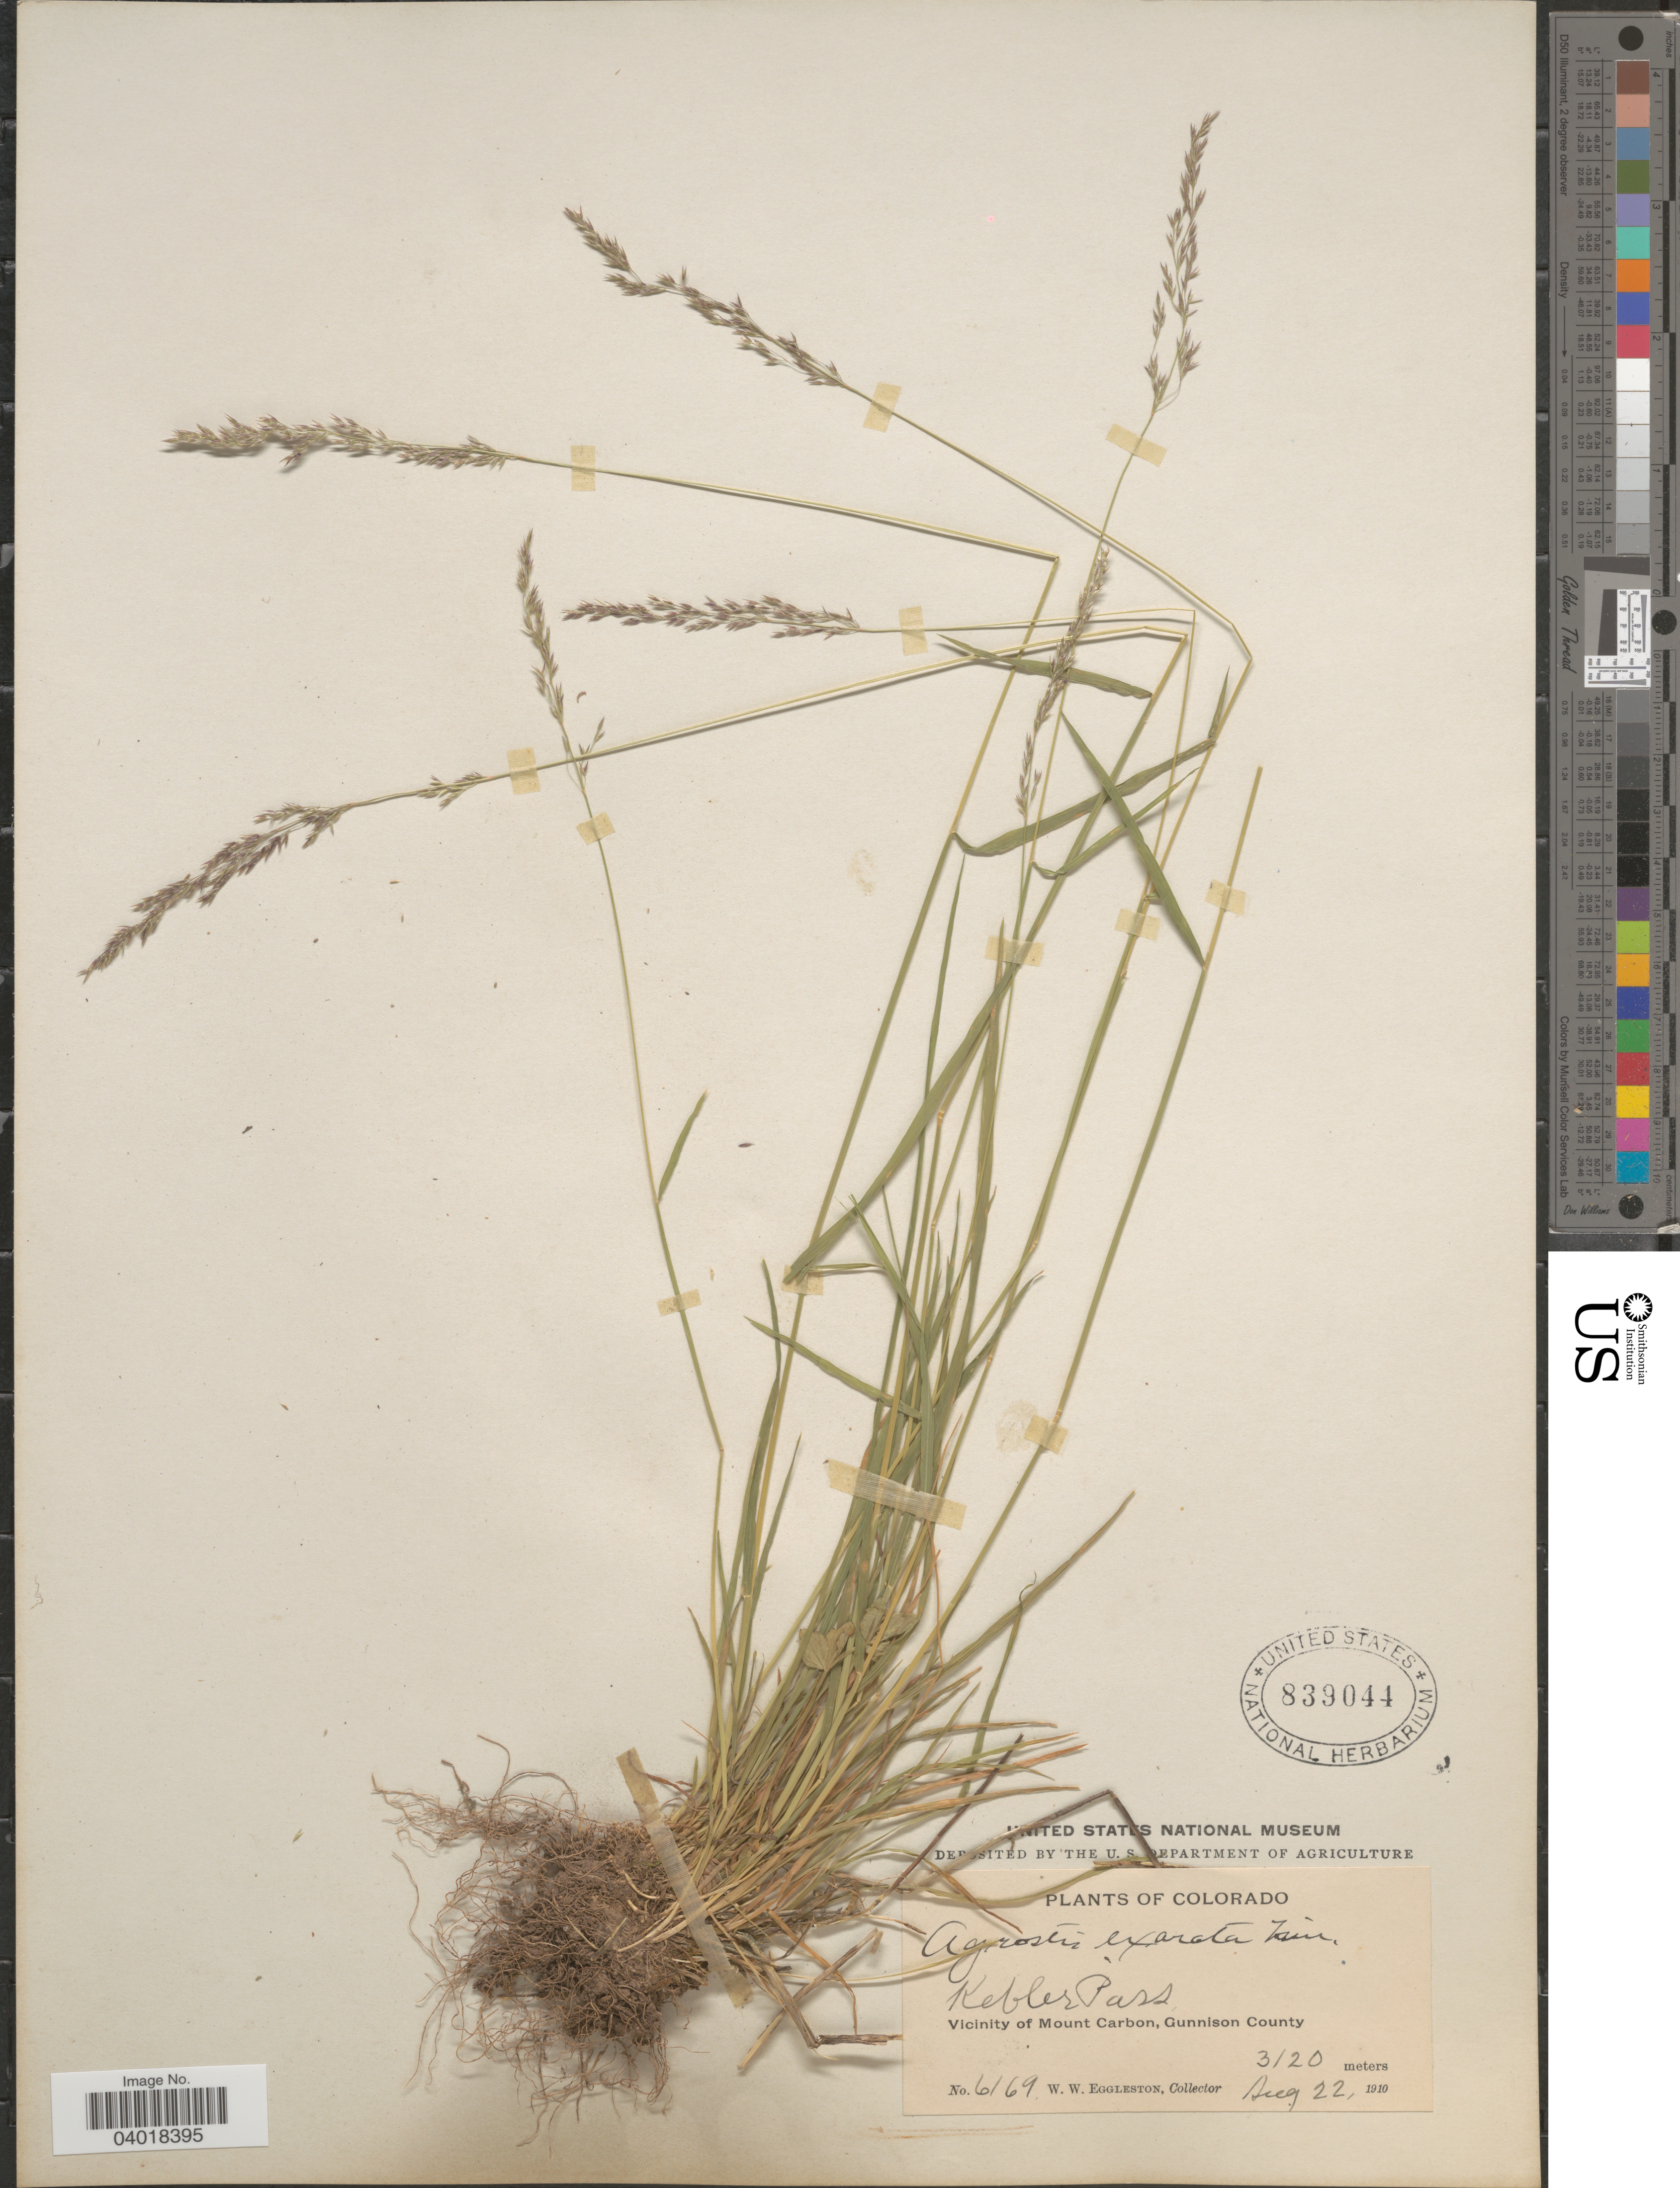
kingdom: Plantae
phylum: Tracheophyta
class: Liliopsida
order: Poales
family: Poaceae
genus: Agrostis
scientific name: Agrostis exarata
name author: Trin.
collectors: W. W. Eggleston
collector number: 6169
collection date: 1910-08-22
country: United States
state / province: Colorado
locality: Kebler Pass, Vicinity of Mount Carbon, Gunnison County.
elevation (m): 3120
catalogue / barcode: US 839044